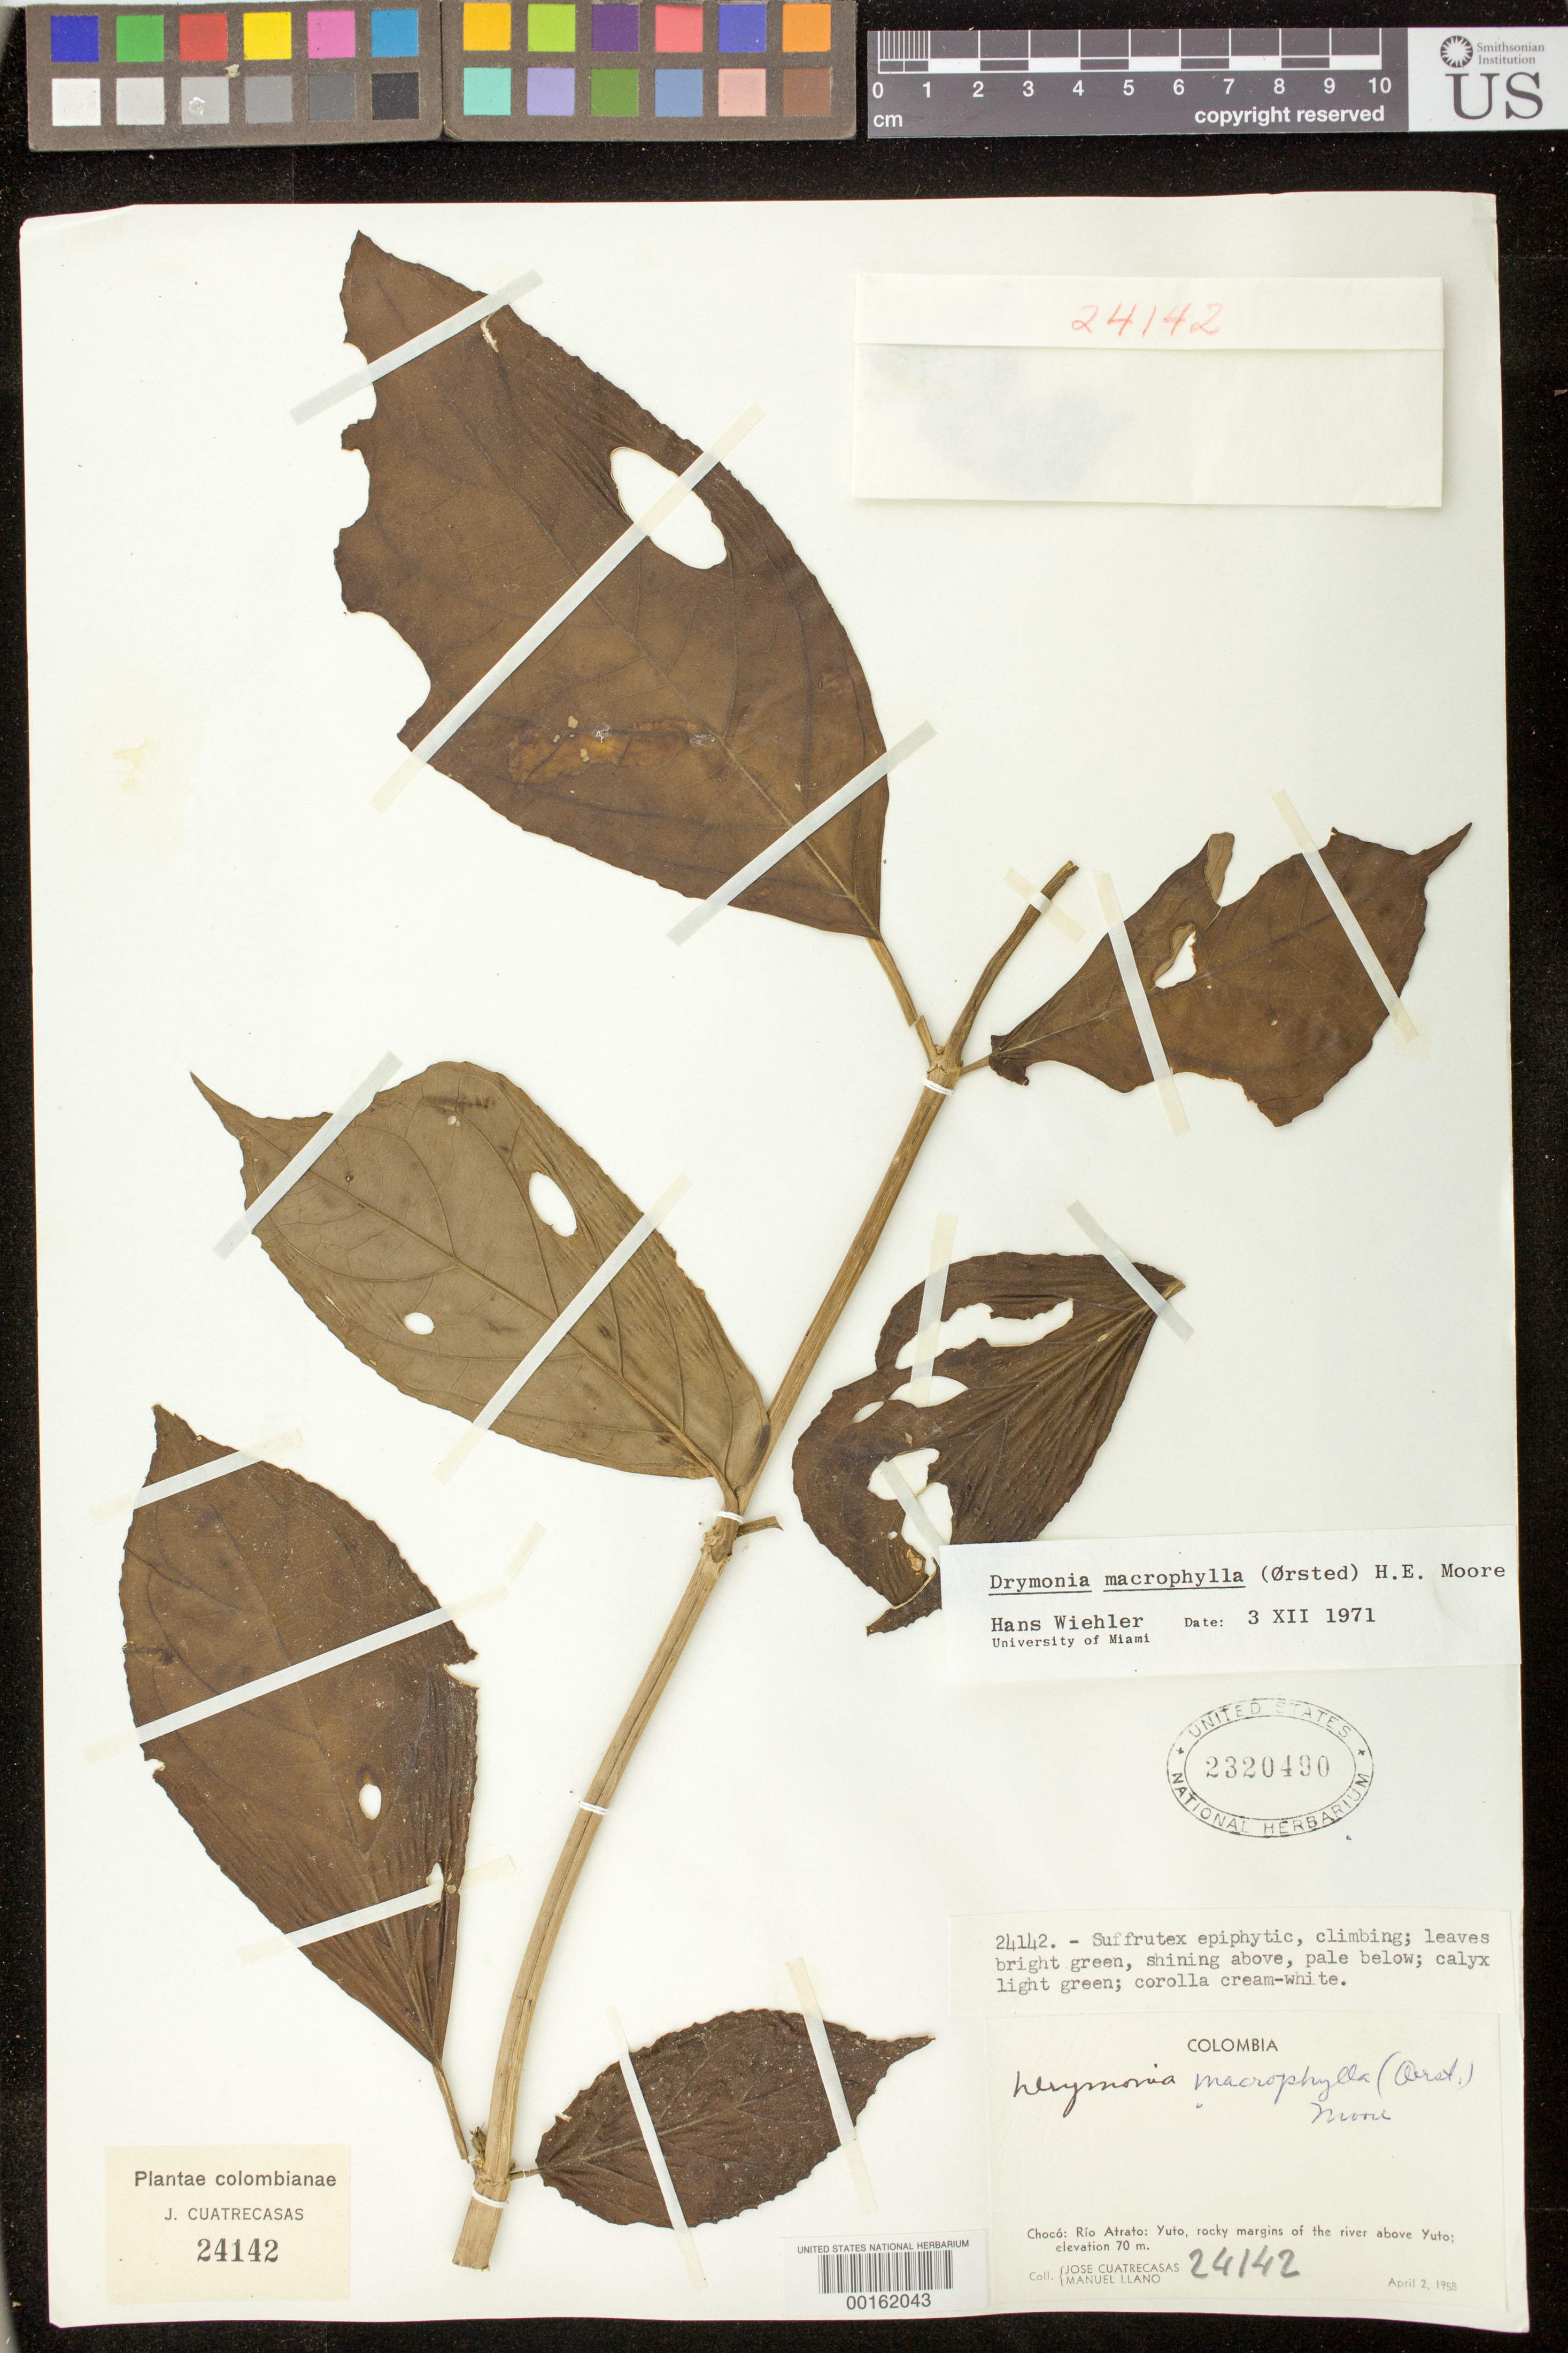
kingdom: Plantae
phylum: Tracheophyta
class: Magnoliopsida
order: Lamiales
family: Gesneriaceae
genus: Drymonia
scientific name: Drymonia macrophylla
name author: (Oerst.) H.E. Moore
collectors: J. Cuatrecasas & M. Llano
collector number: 24142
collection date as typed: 02 Apr 1958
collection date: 1958-04-02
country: Colombia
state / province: Chocó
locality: Rio Atrato, above Yuto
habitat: Rocky margins of the river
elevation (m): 70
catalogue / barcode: US 2320490